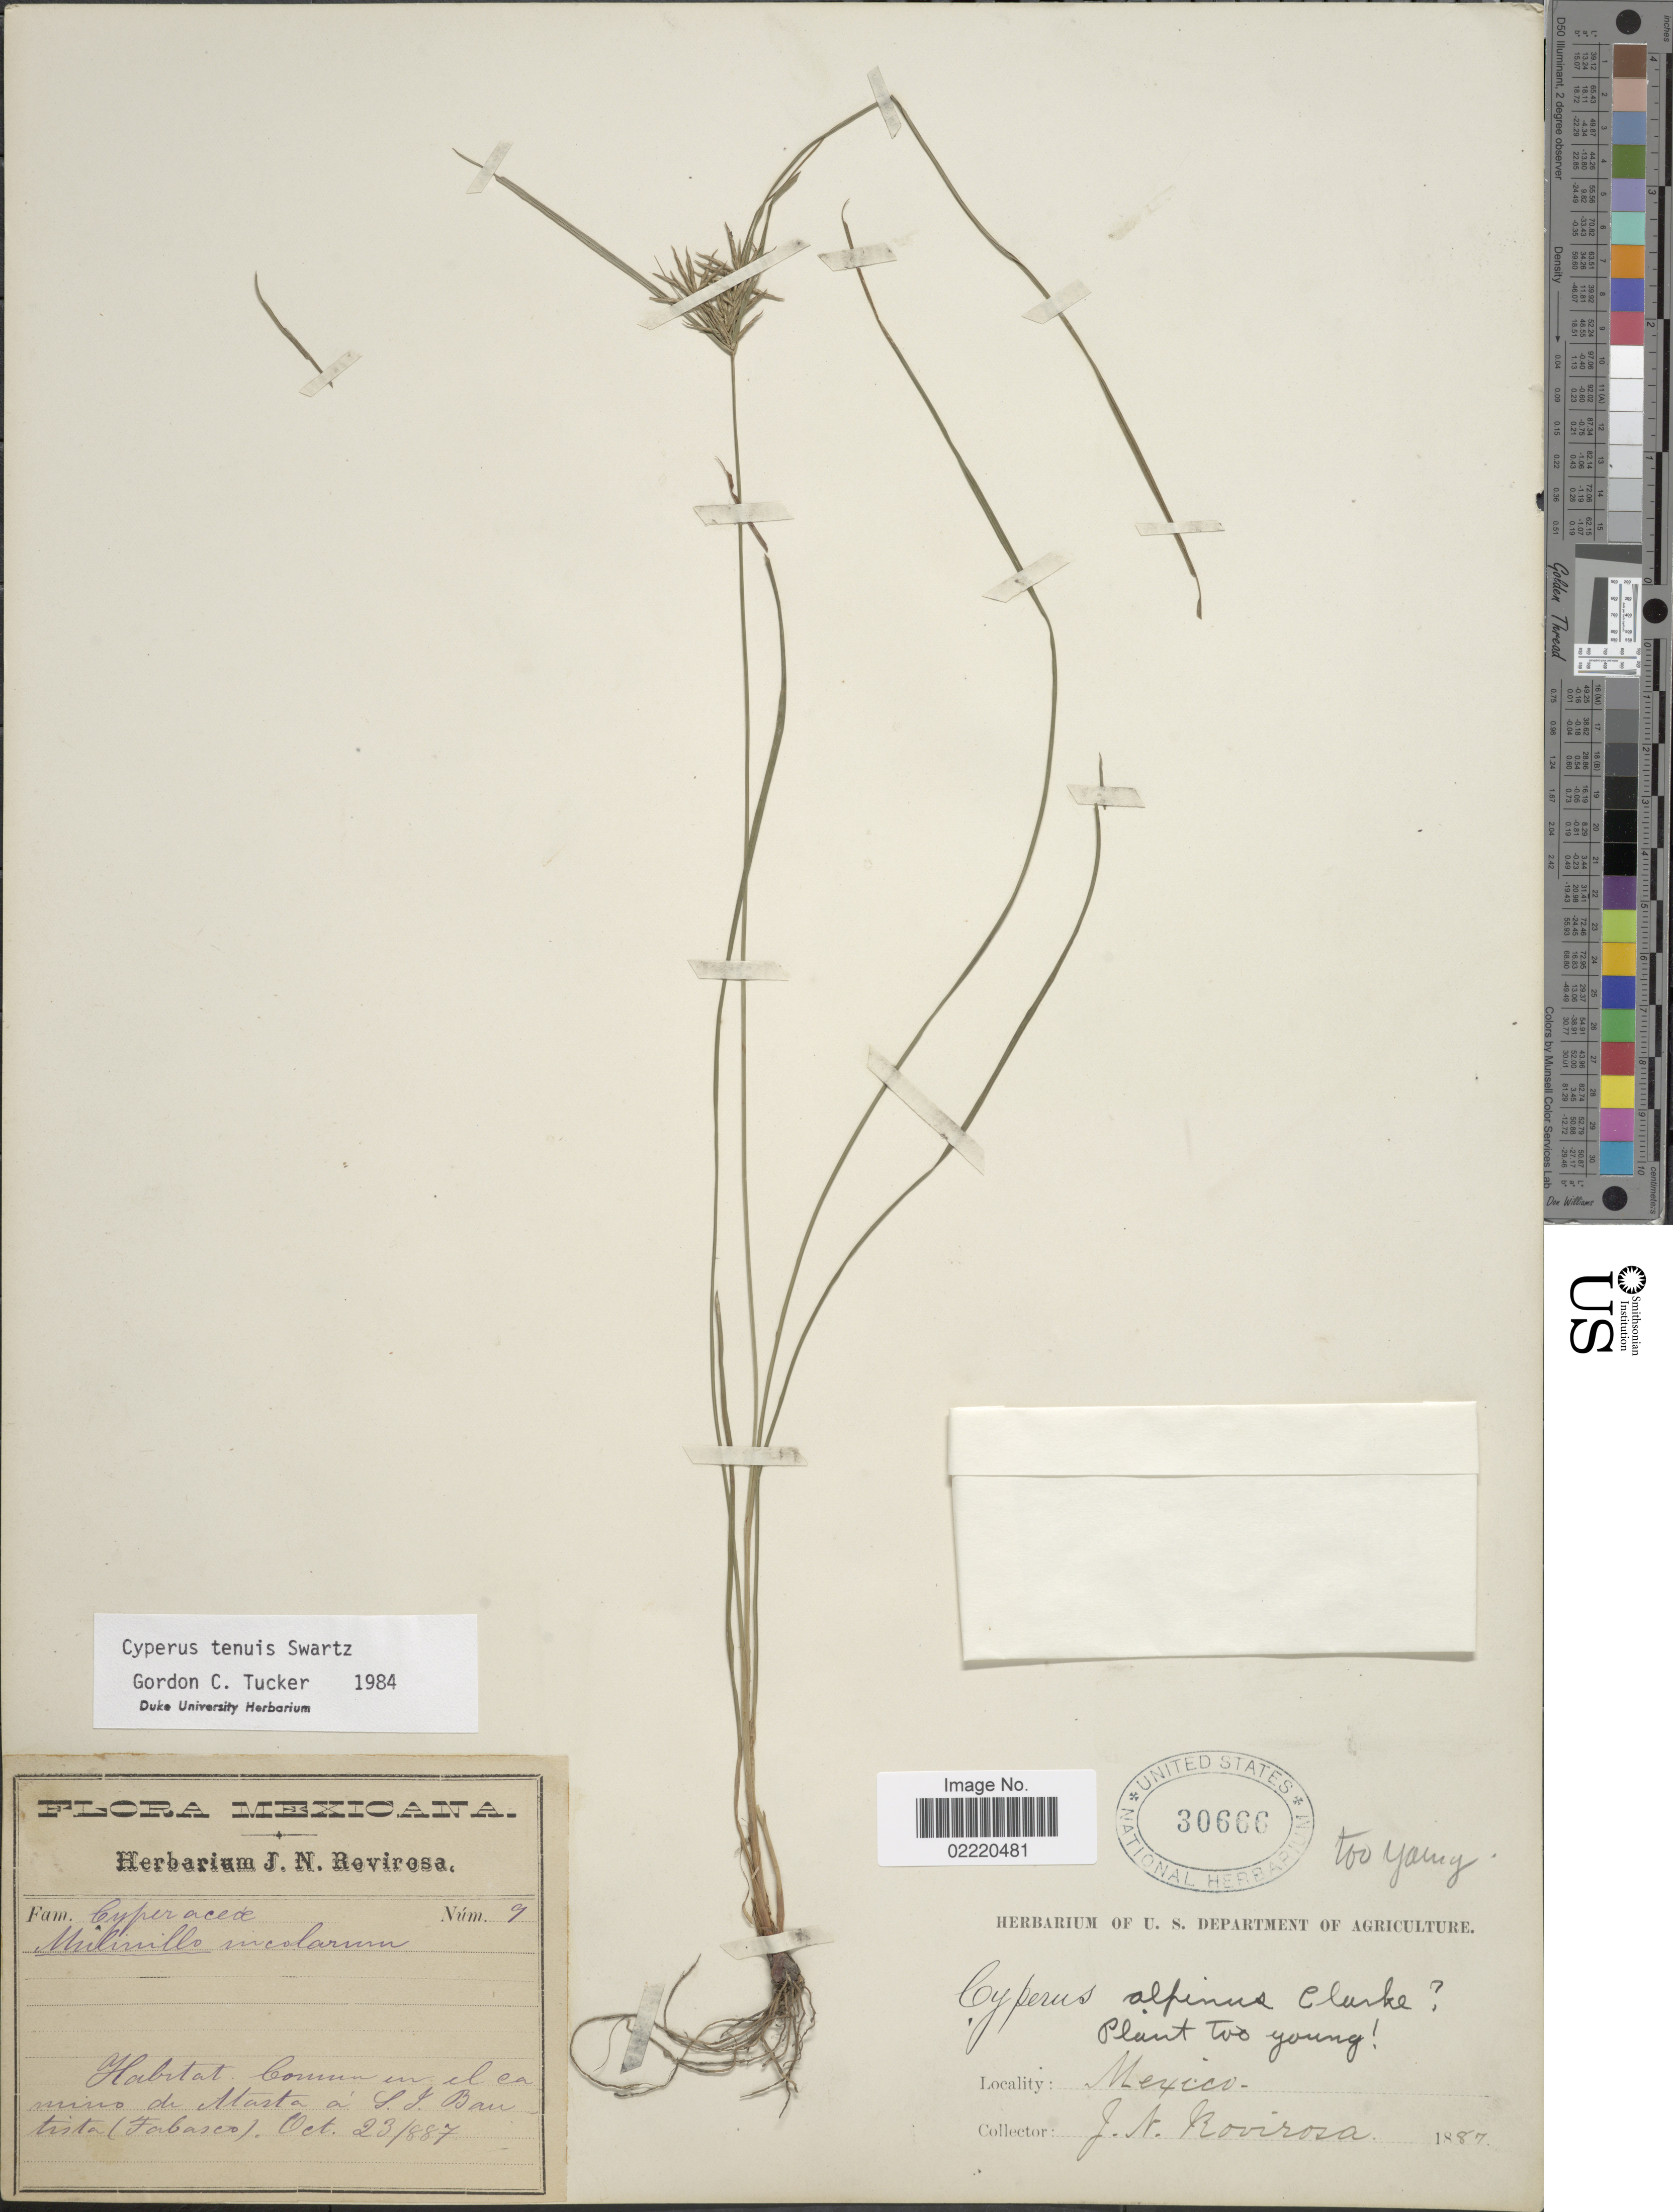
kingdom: Plantae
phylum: Tracheophyta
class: Liliopsida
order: Poales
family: Cyperaceae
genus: Cyperus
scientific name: Cyperus tenuis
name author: Sw.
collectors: J. N. Rovirosa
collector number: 9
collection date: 1887-10-23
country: Mexico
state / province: Tabasco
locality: Comun en el camino de Atasta a S.J. Bautista.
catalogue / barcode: US 30666